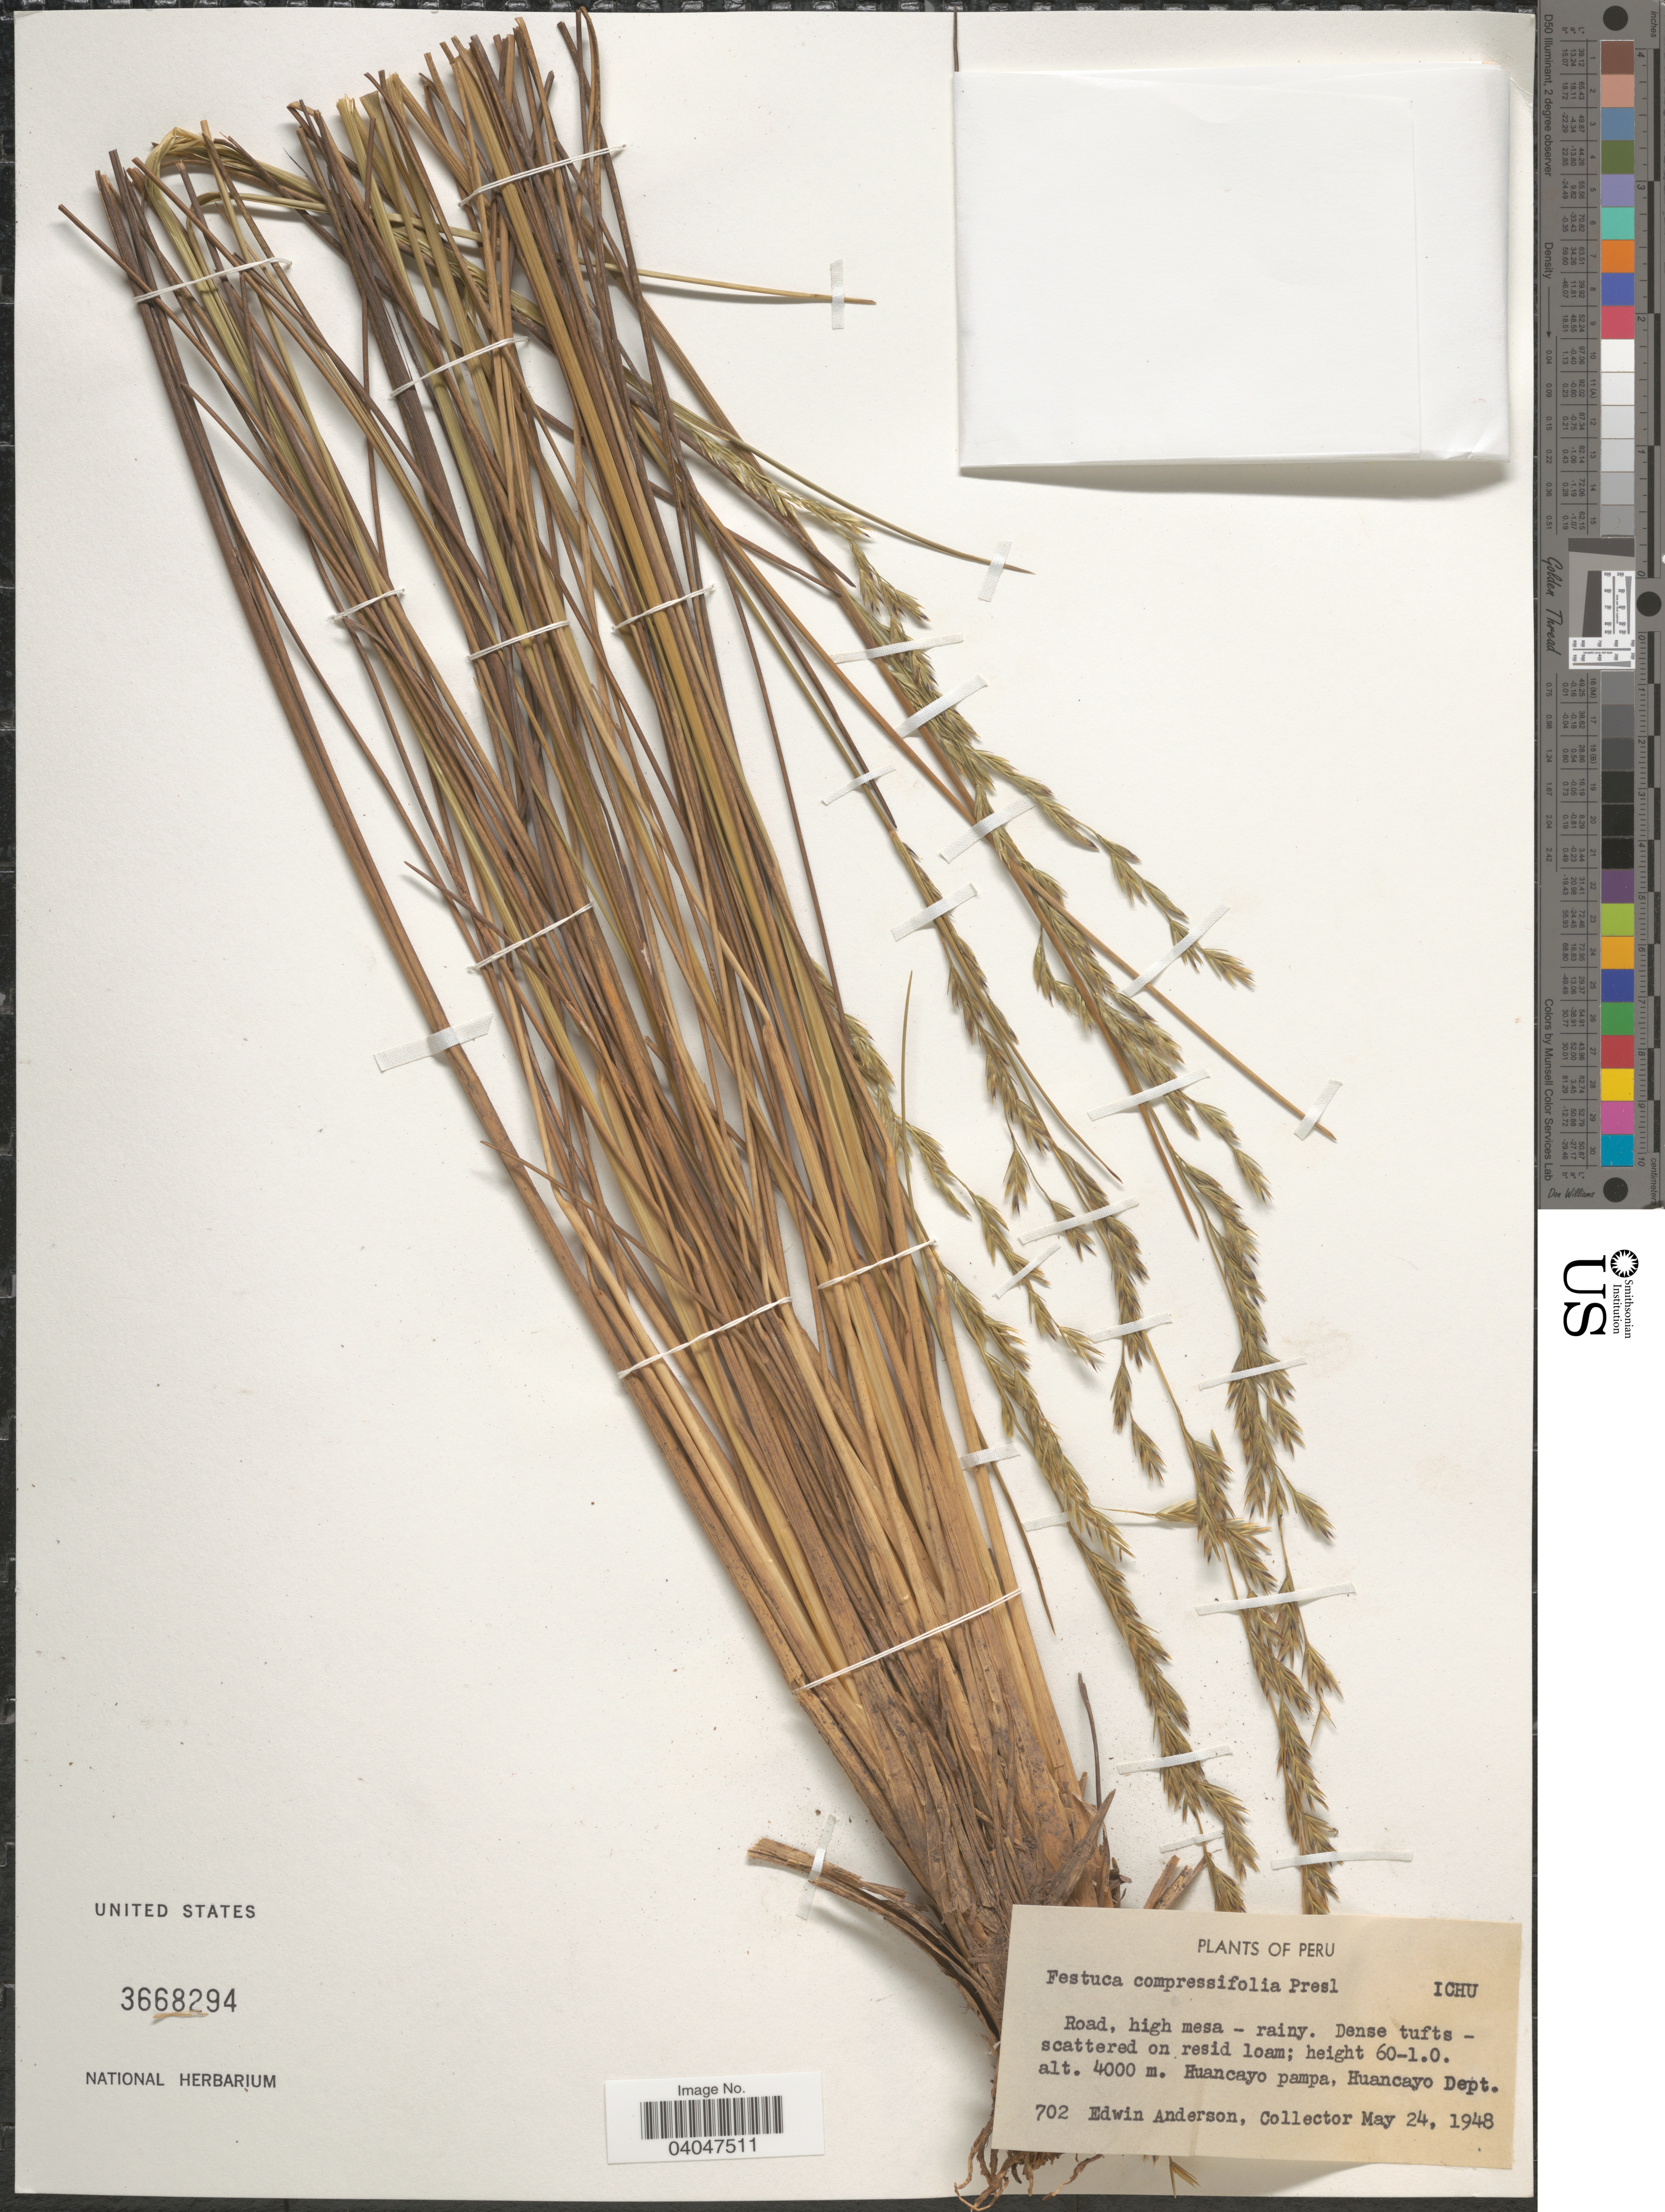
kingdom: Plantae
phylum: Tracheophyta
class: Liliopsida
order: Poales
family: Poaceae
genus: Festuca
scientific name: Festuca compressifolia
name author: J. Presl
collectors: E. Anderson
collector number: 702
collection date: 1948-05-24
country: Peru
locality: Huancayo pampa, Huancayo Dept.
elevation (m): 4000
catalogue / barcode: US 3668294